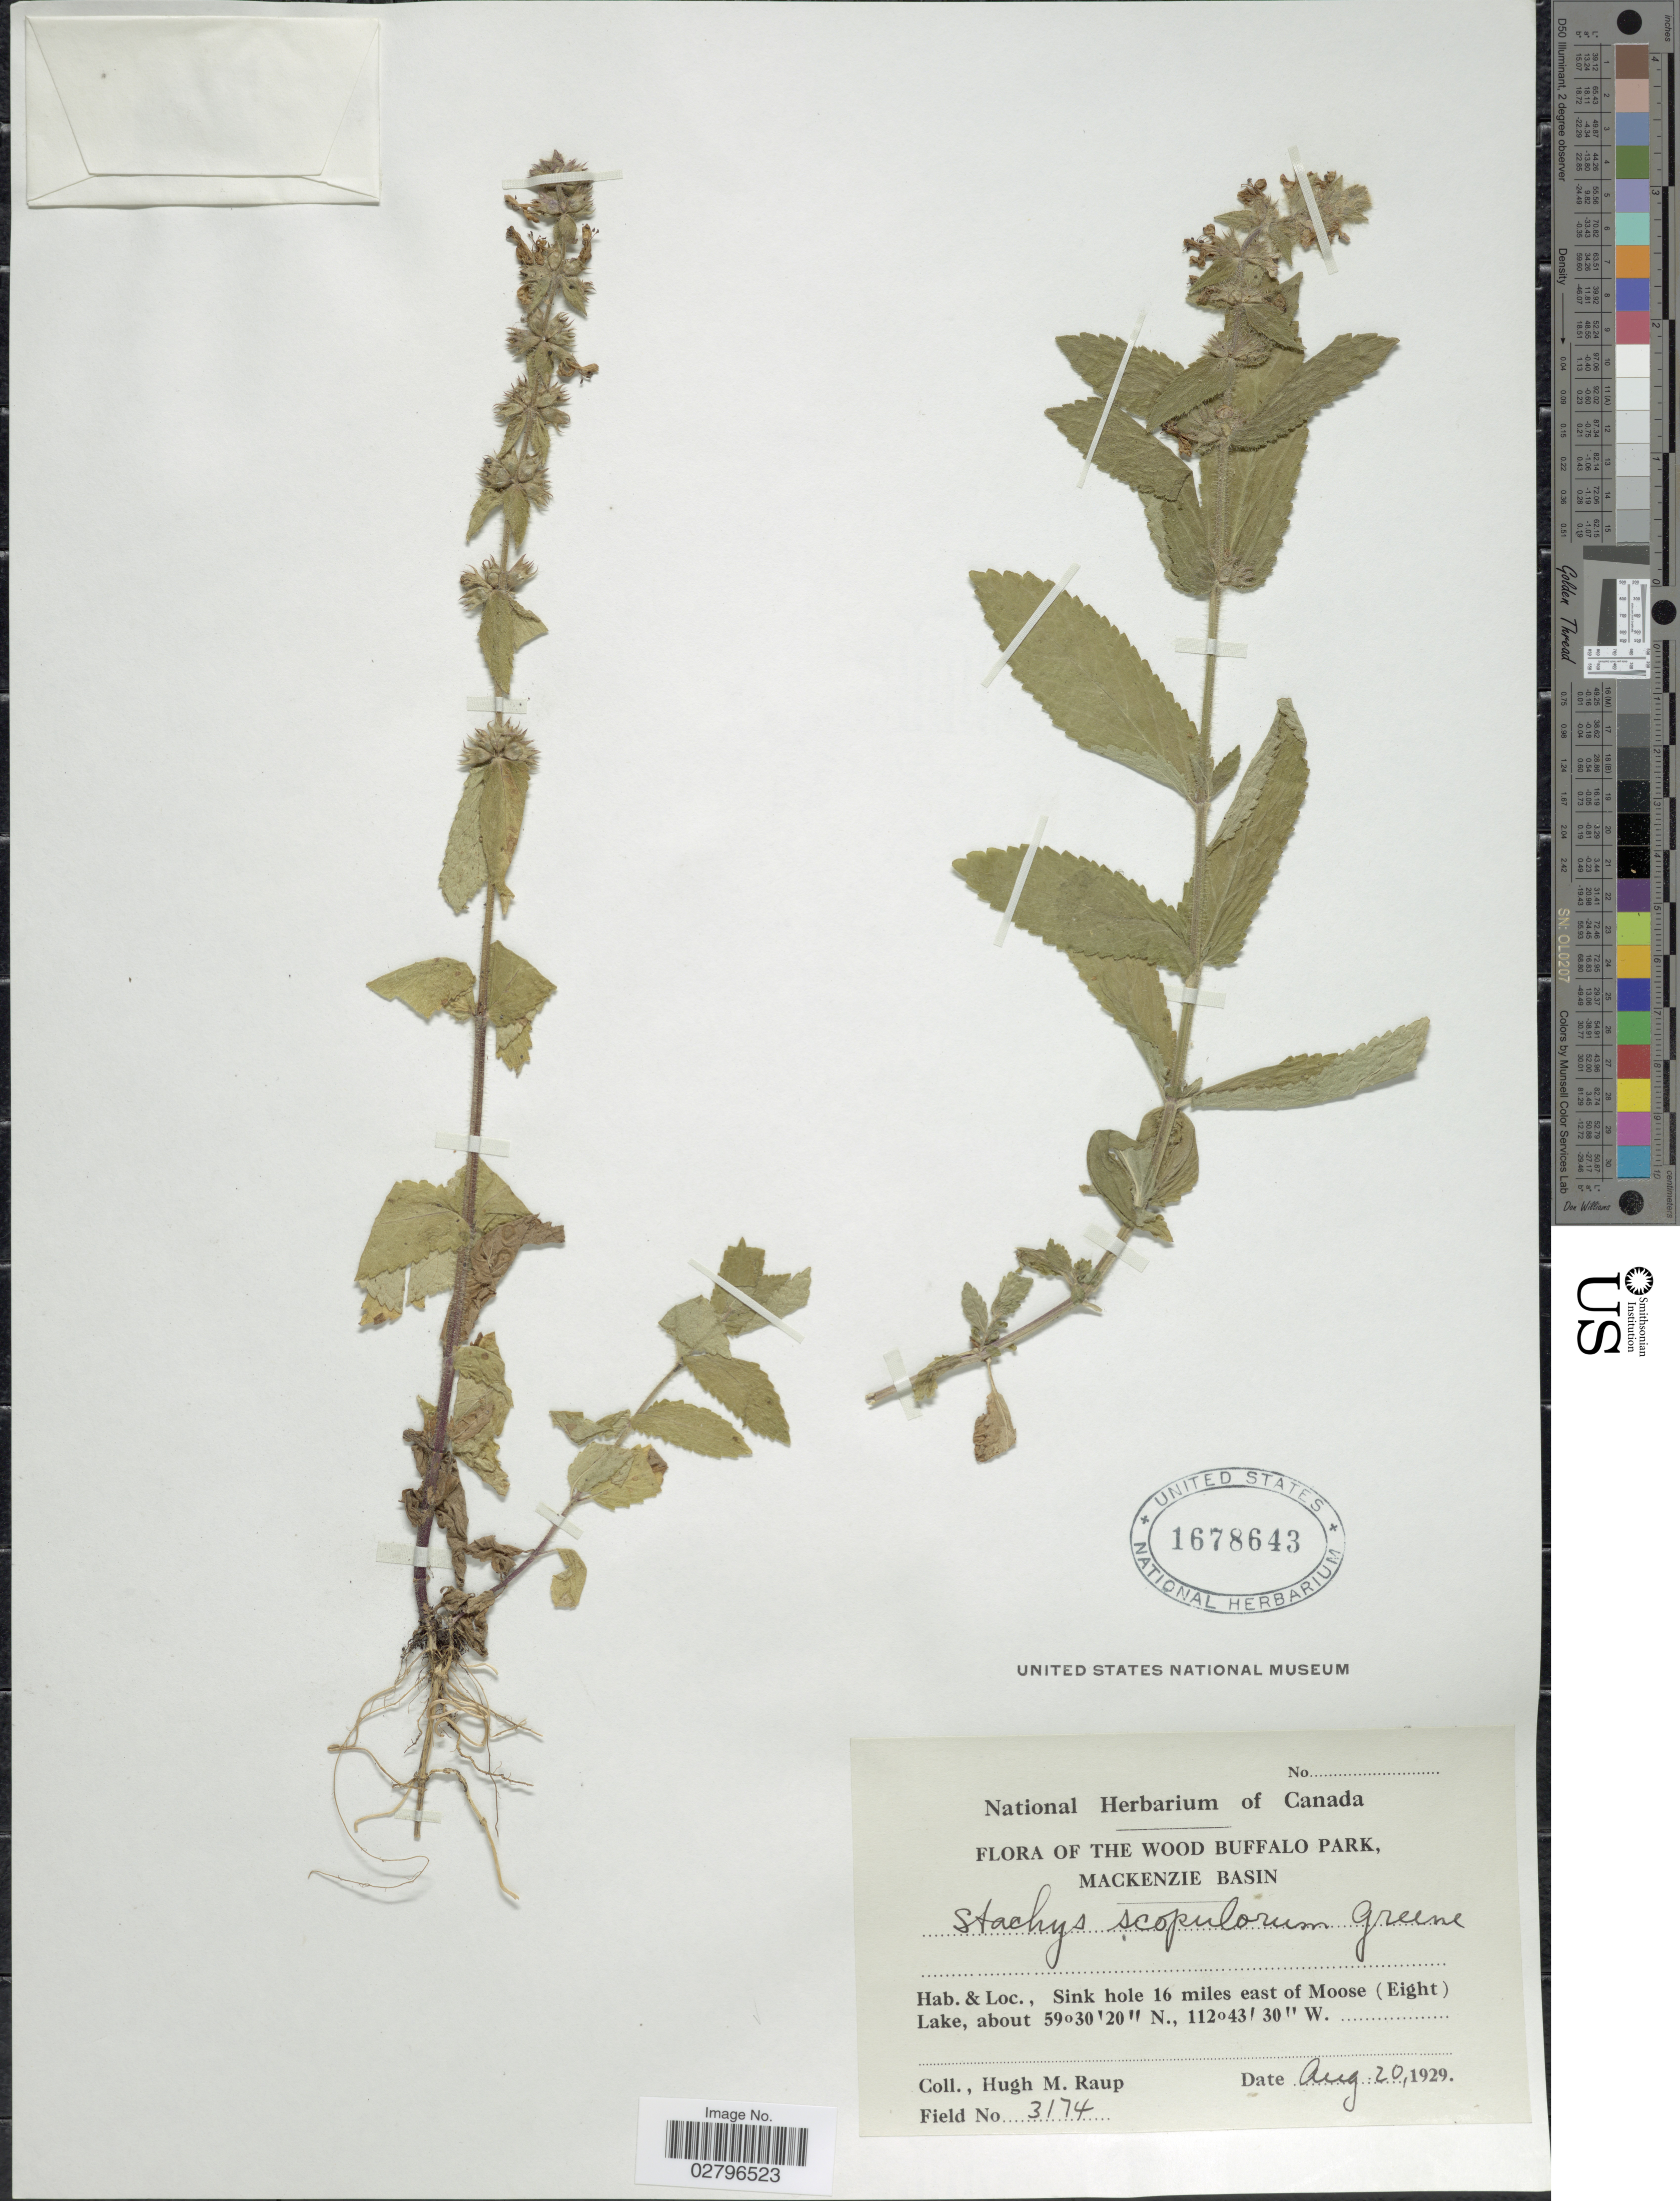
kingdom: Plantae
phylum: Tracheophyta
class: Magnoliopsida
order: Lamiales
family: Lamiaceae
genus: Stachys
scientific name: Stachys palustris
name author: L.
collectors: H. Raup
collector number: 3174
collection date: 1929-08-20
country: Canada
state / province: Alberta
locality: The Wood Buffalo Park, Mackenzie Basin. Sink hole 16 miles east of Moose (Eight) Lake.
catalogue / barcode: US 1678643